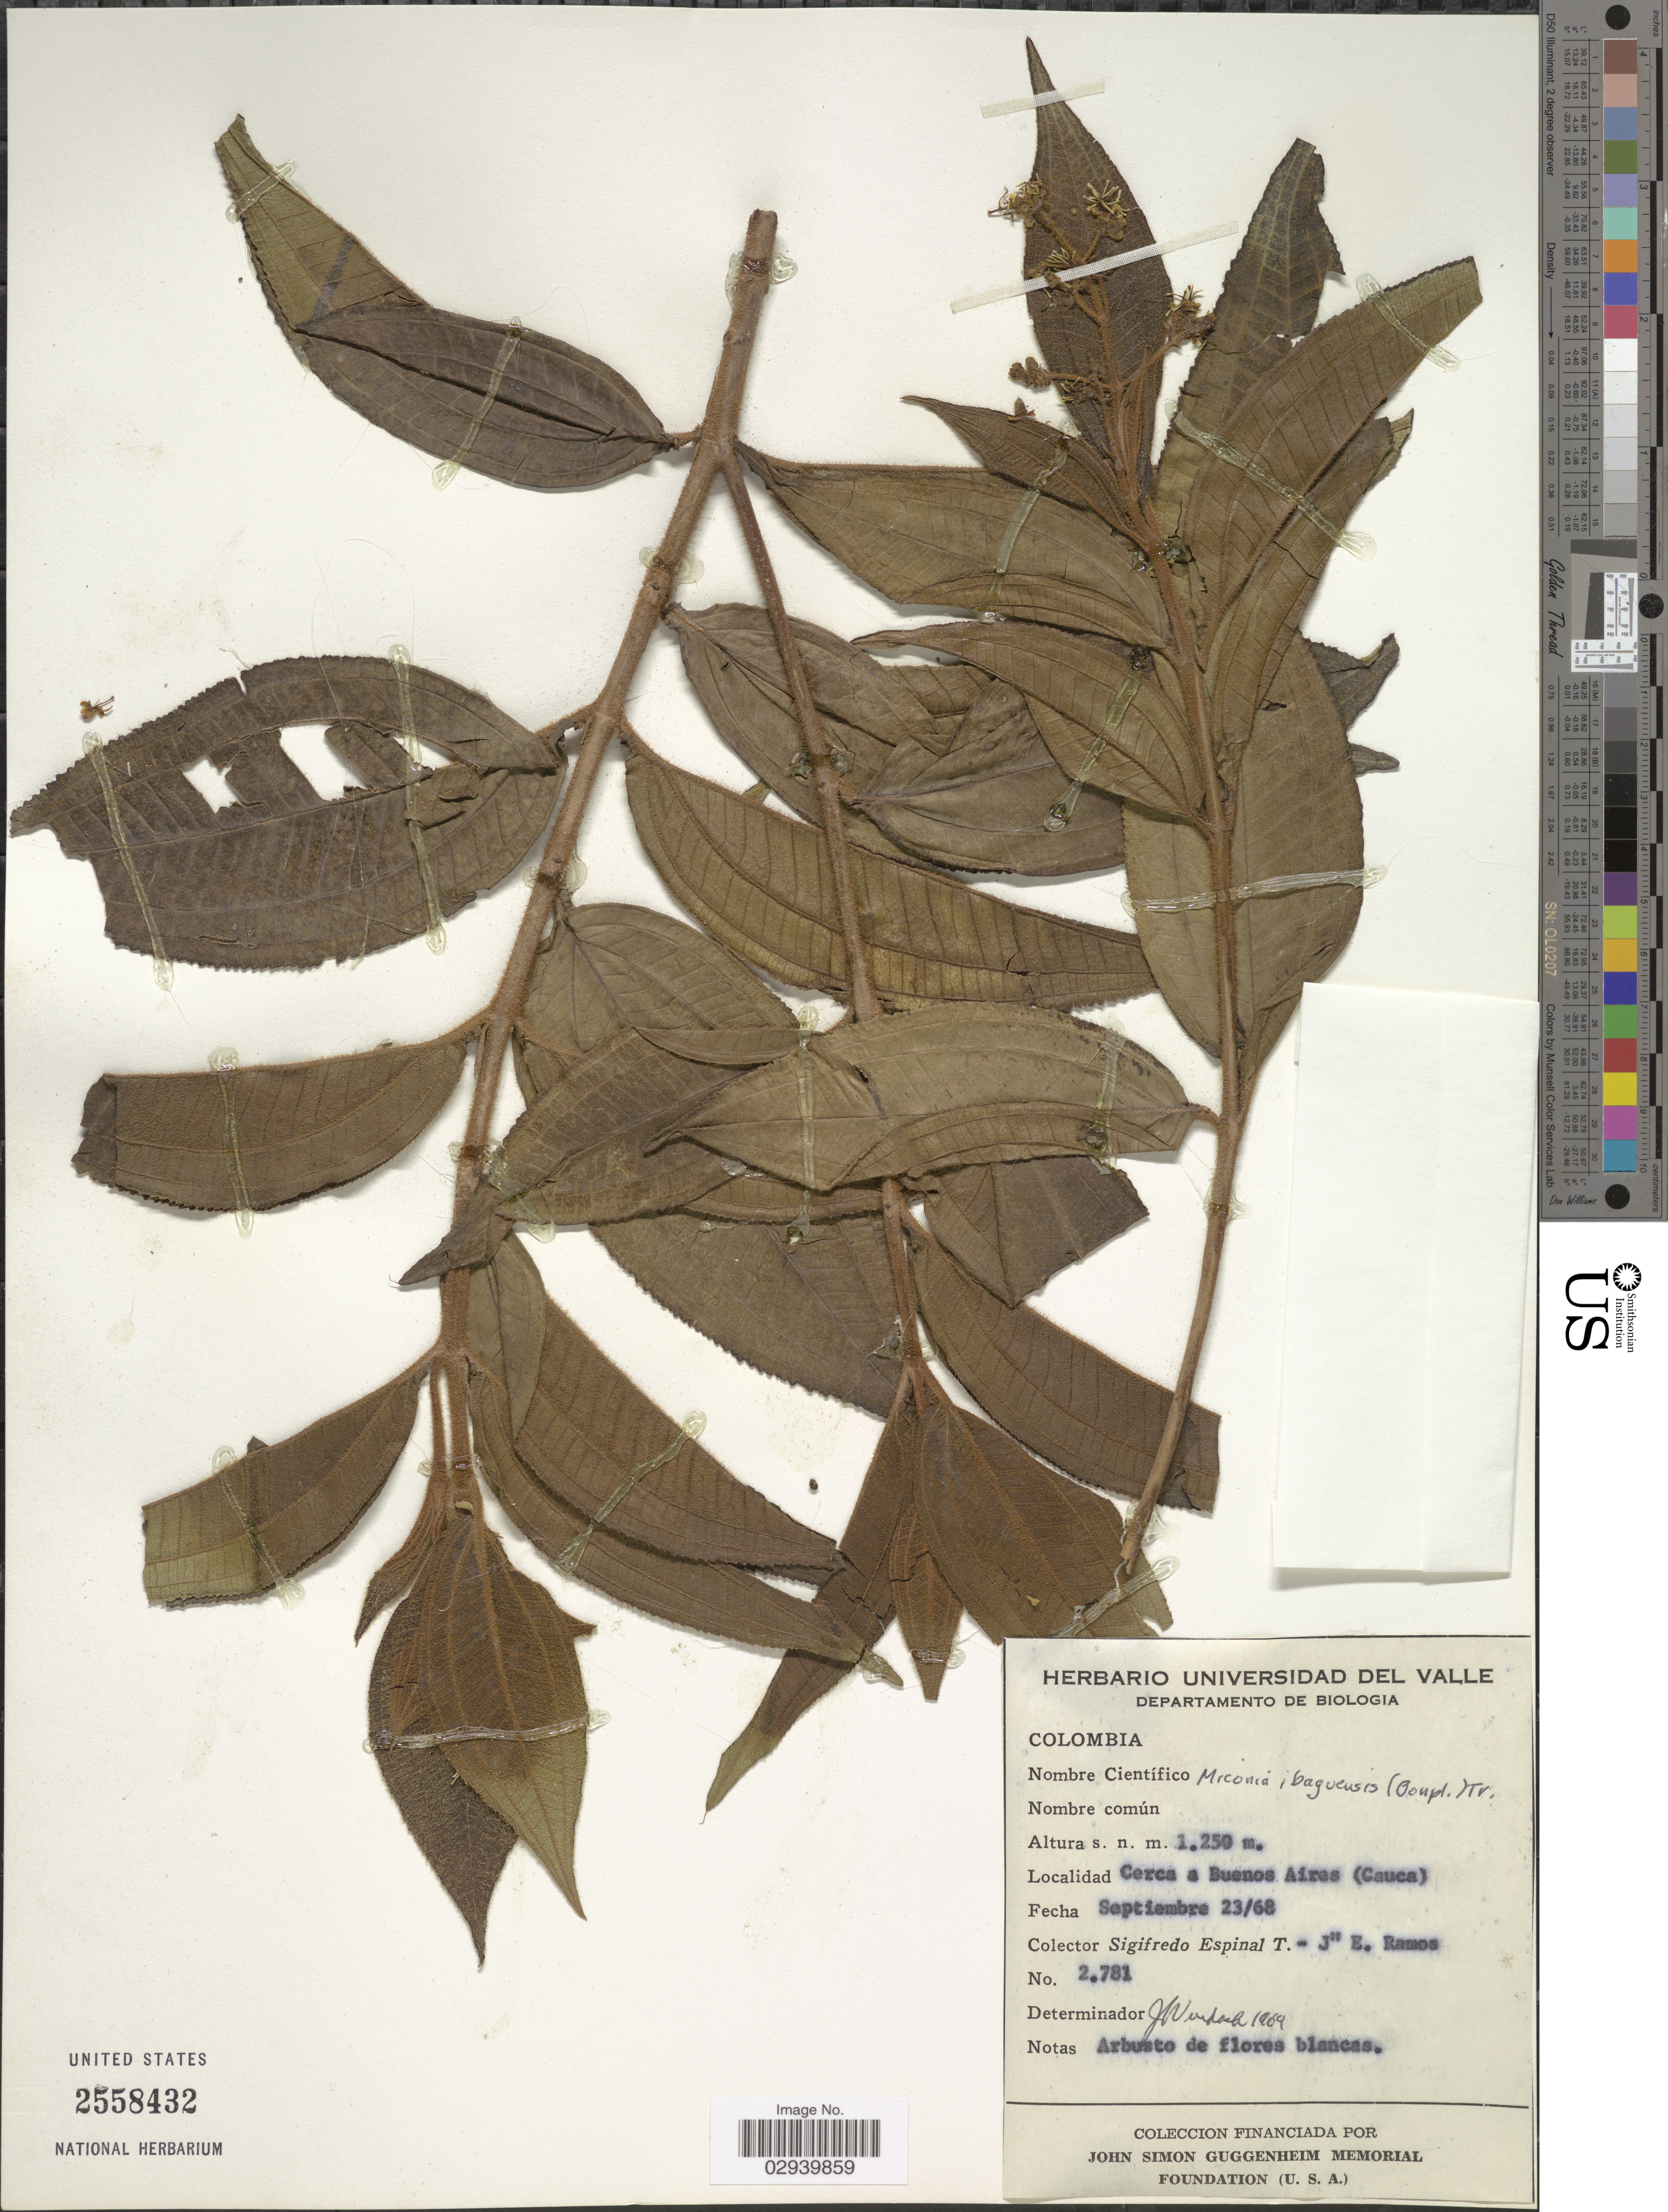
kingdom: Plantae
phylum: Tracheophyta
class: Magnoliopsida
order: Myrtales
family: Melastomataceae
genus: Miconia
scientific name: Miconia ibaguensis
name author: (Bonpl.) Triana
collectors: S. Espinal & J. E. Ramos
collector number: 2781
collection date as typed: Transcribed d/m/y: 23/9/68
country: Colombia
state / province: Cauca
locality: Cerca a Buenos Aires (Cauca).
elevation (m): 1250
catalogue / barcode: US 2558432